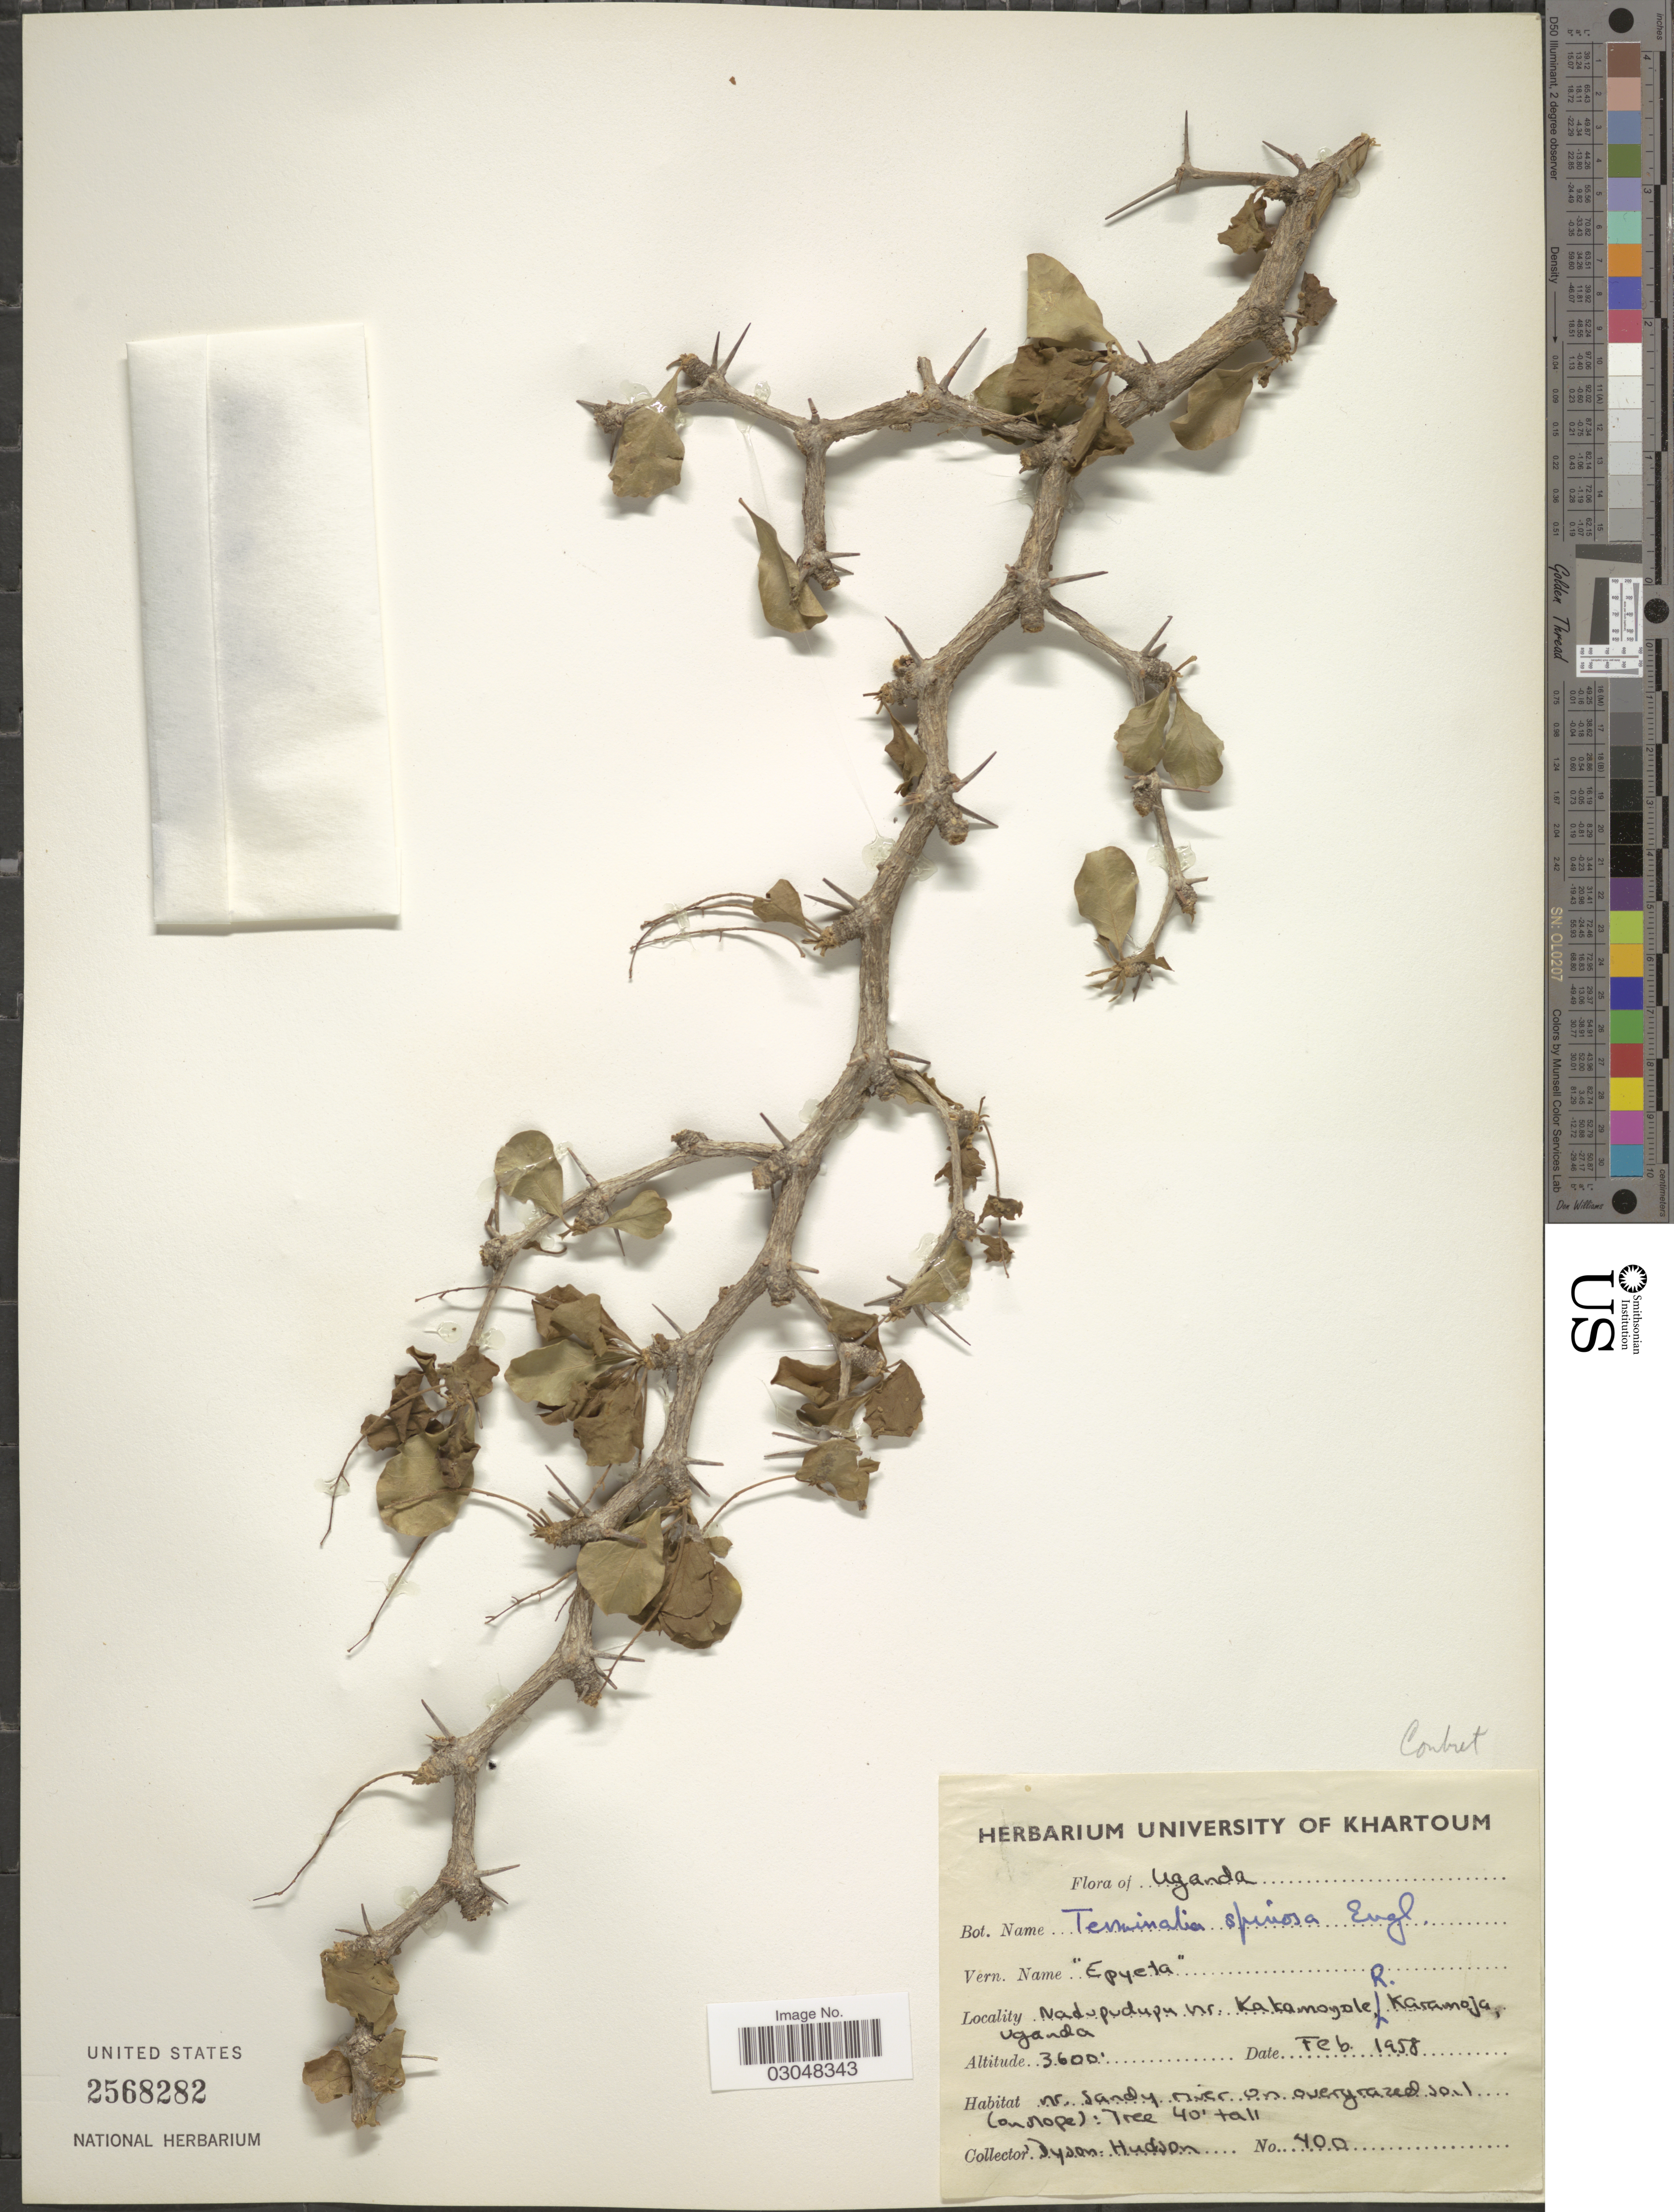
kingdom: Plantae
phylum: Tracheophyta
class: Magnoliopsida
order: Myrtales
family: Combretaceae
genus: Terminalia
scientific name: Terminalia spinosa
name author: Engl.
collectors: Dyson-Hudson, --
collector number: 400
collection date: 1958-02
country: Uganda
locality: Nadupudupu nr. Kakamoyole, R. Karamoja.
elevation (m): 1097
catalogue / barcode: US 2568282